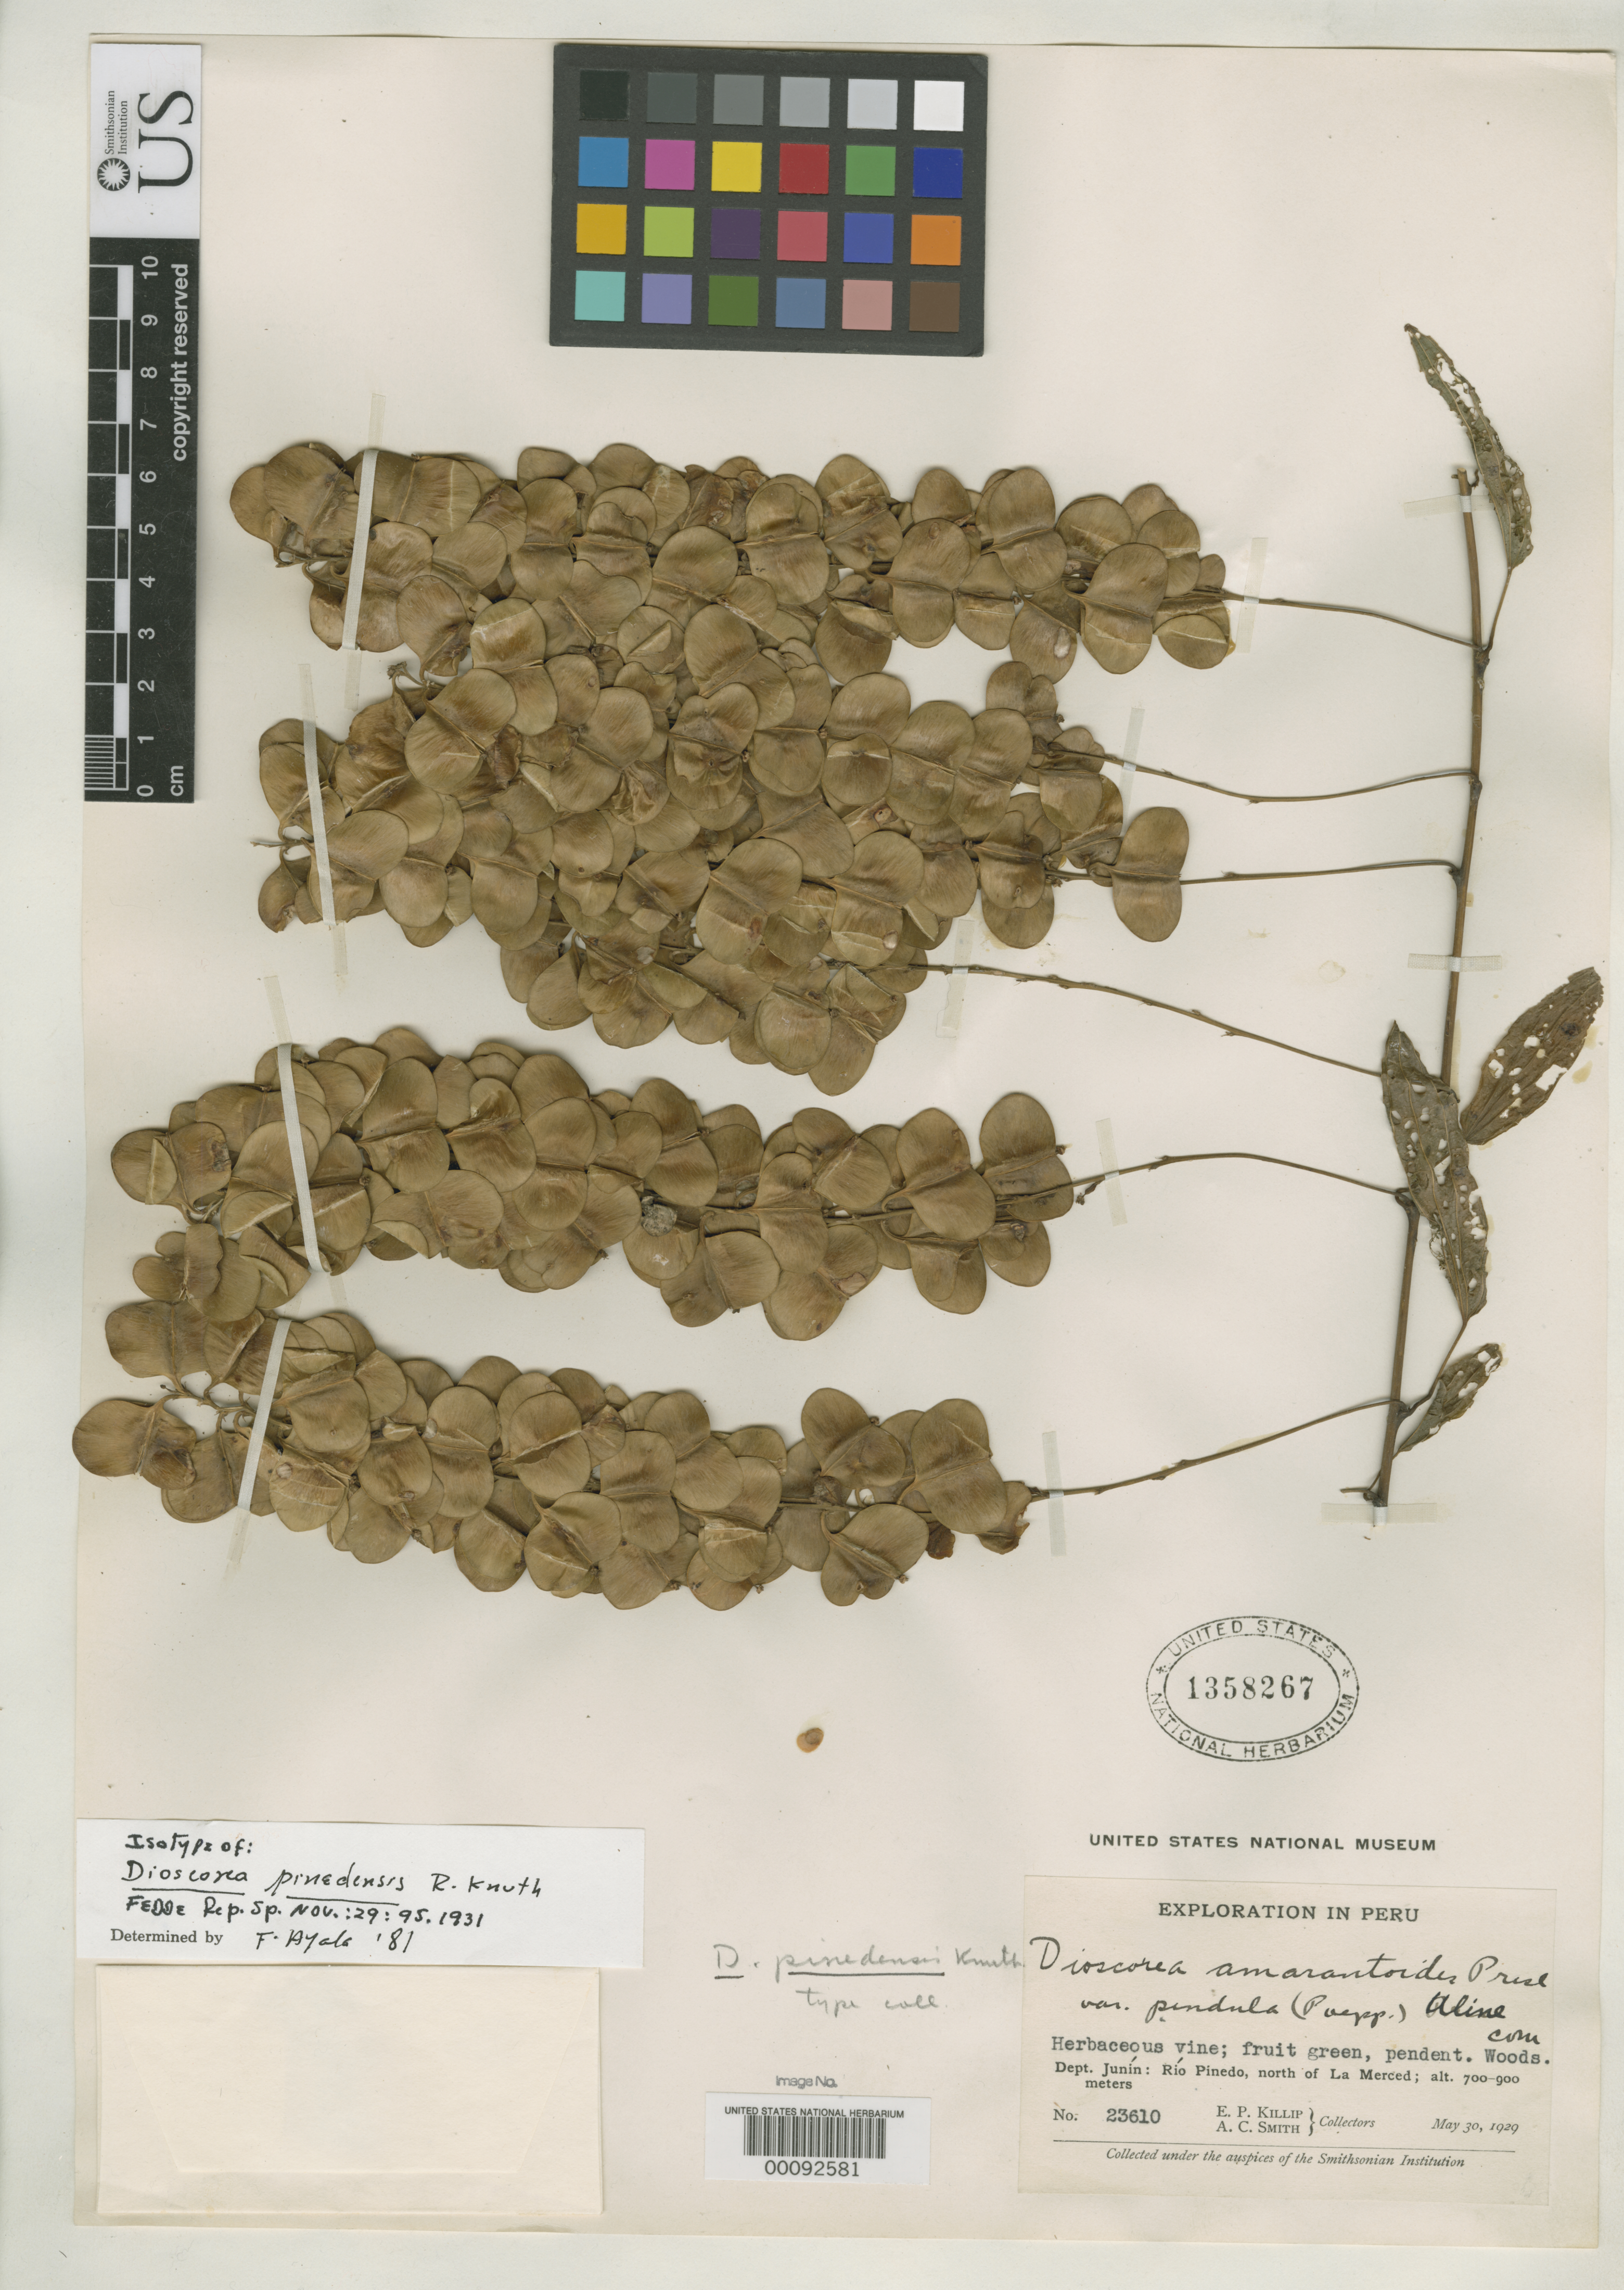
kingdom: Plantae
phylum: Tracheophyta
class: Liliopsida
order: Dioscoreales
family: Dioscoreaceae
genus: Dioscorea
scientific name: Dioscorea pinedensis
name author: R. Knuth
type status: Isotype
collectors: E. P. Killip & A. C. Smith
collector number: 23610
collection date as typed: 30 May 1929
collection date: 1929-05-30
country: Peru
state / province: Junín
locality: Rio Pinedo, N of La Merced.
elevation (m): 700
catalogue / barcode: US 1358267